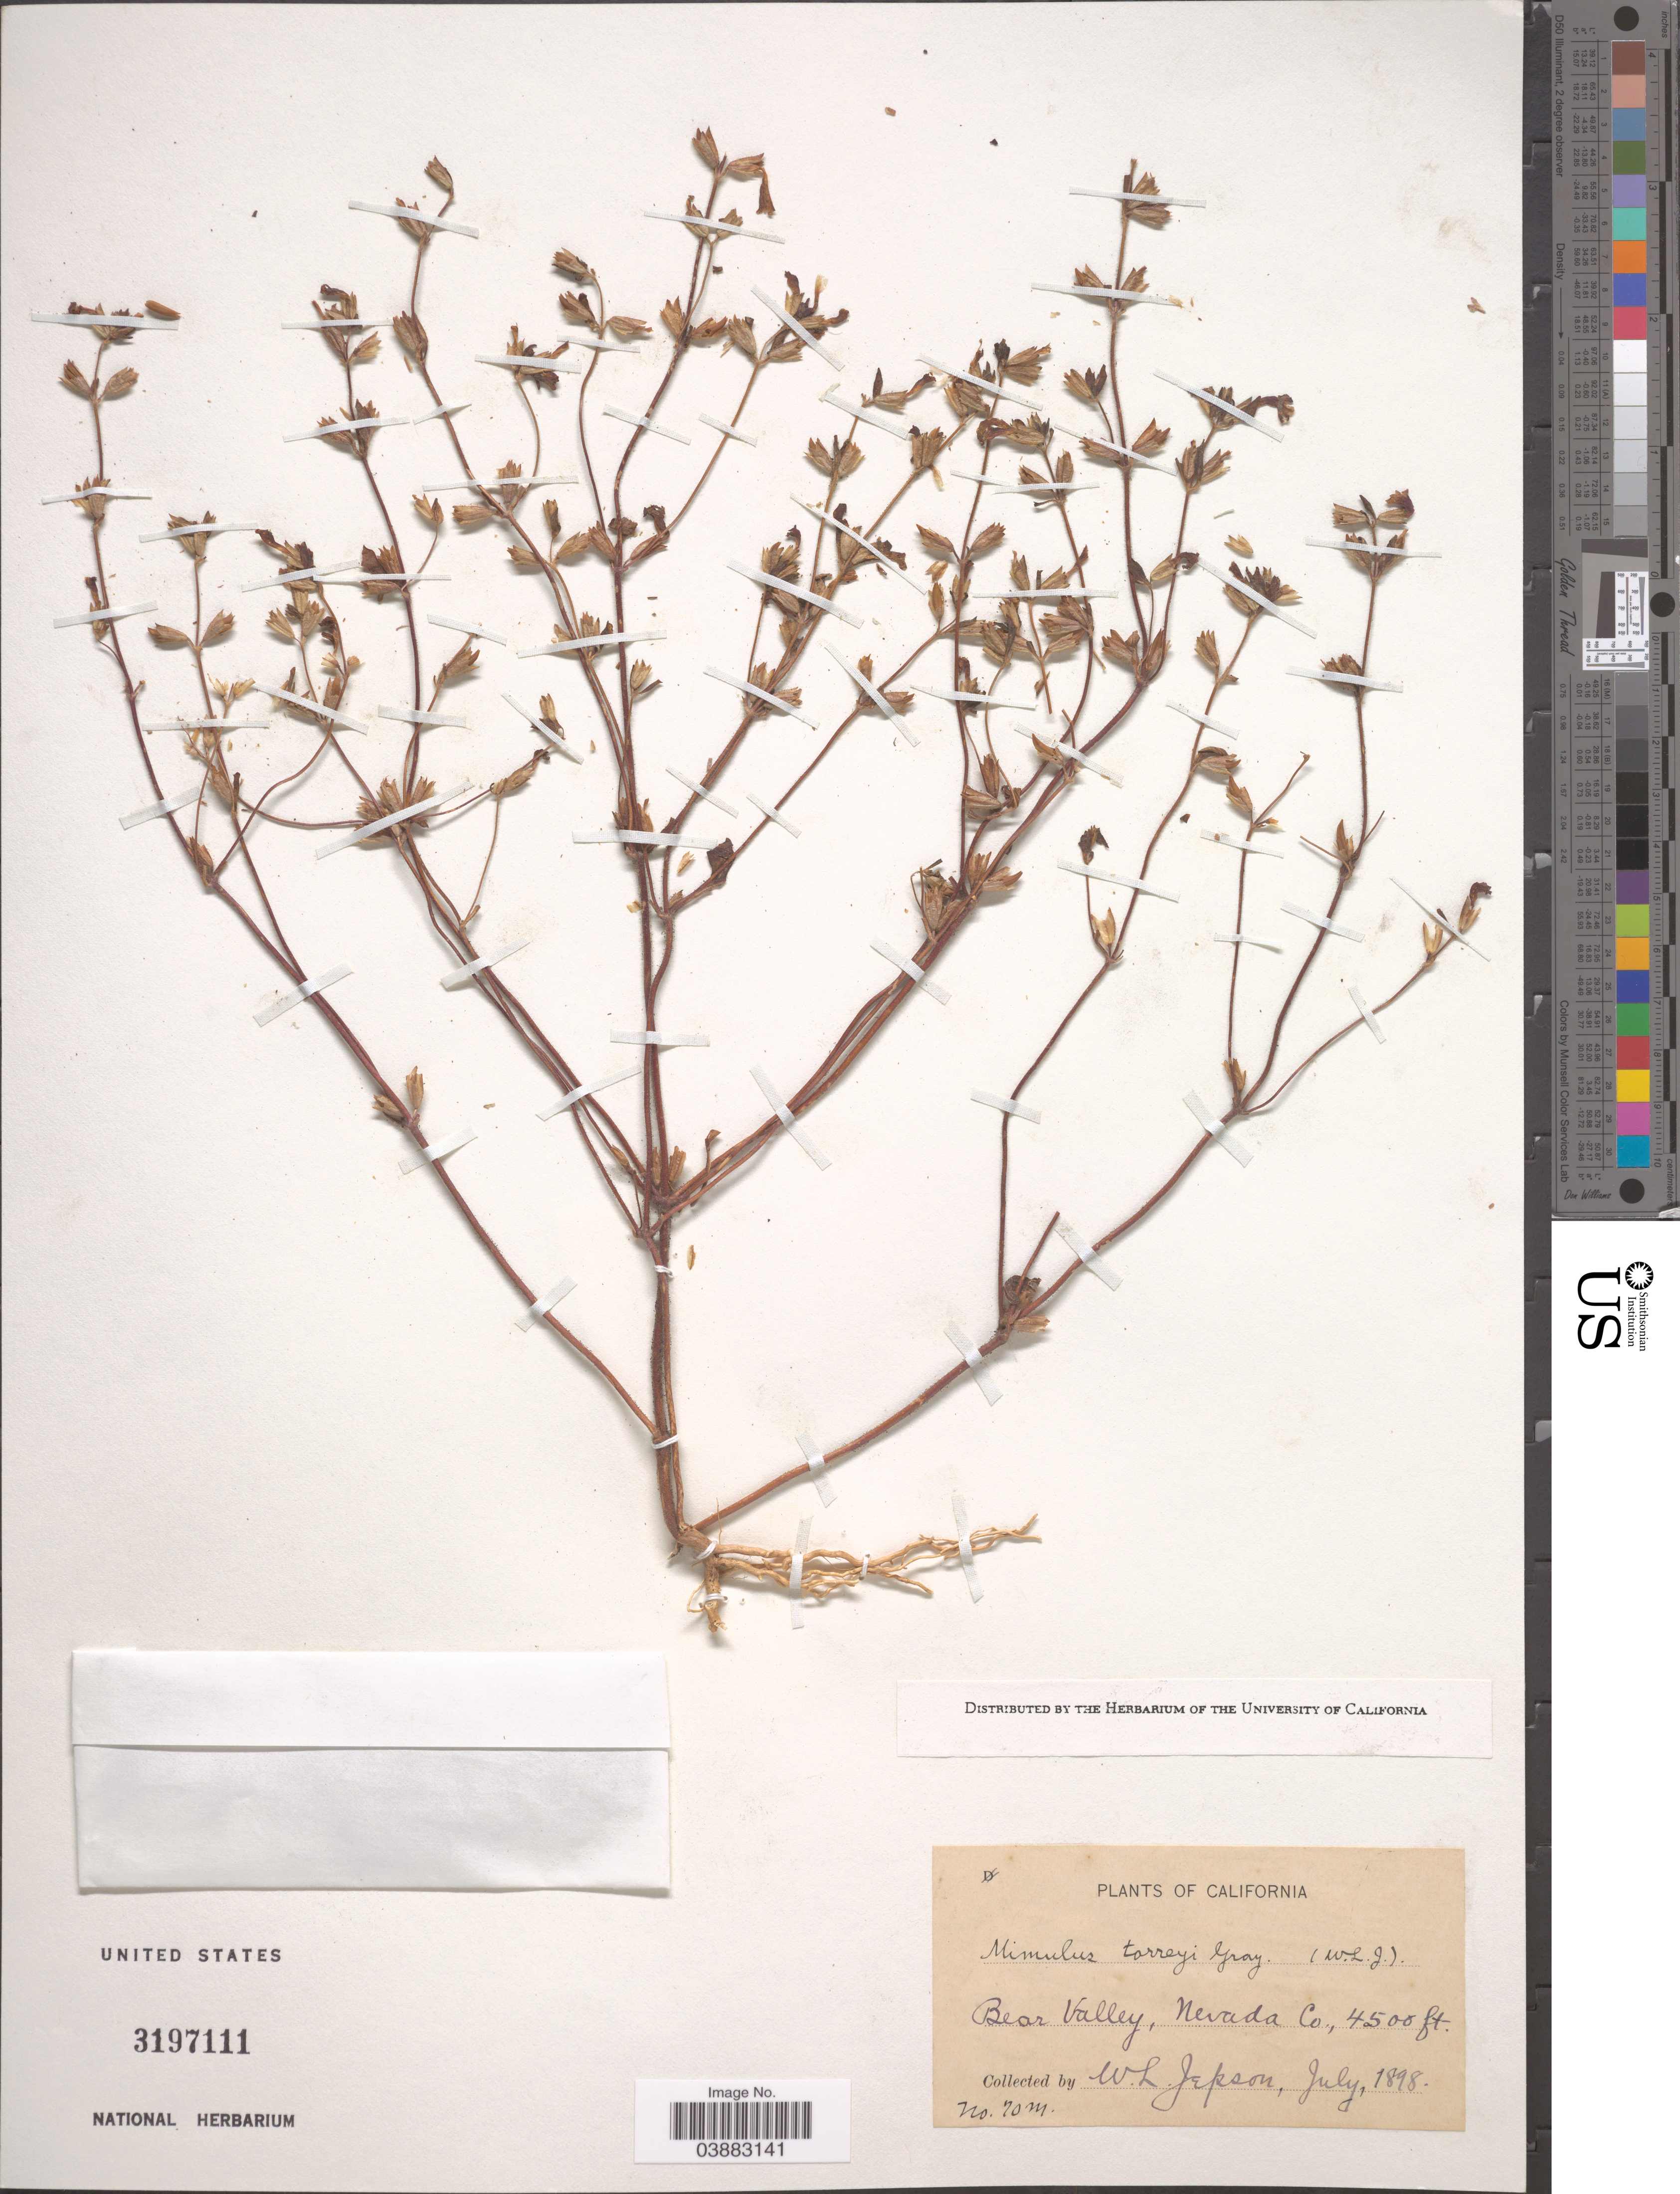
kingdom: Plantae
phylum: Tracheophyta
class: Magnoliopsida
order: Lamiales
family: Phrymaceae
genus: Mimulus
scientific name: Mimulus torreyi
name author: A. Gray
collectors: W. L. Jepson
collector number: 70m*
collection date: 1898-07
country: United States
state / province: California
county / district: Nevada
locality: Bear Valley, Nevada Co.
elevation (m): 1372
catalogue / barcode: US 3197111